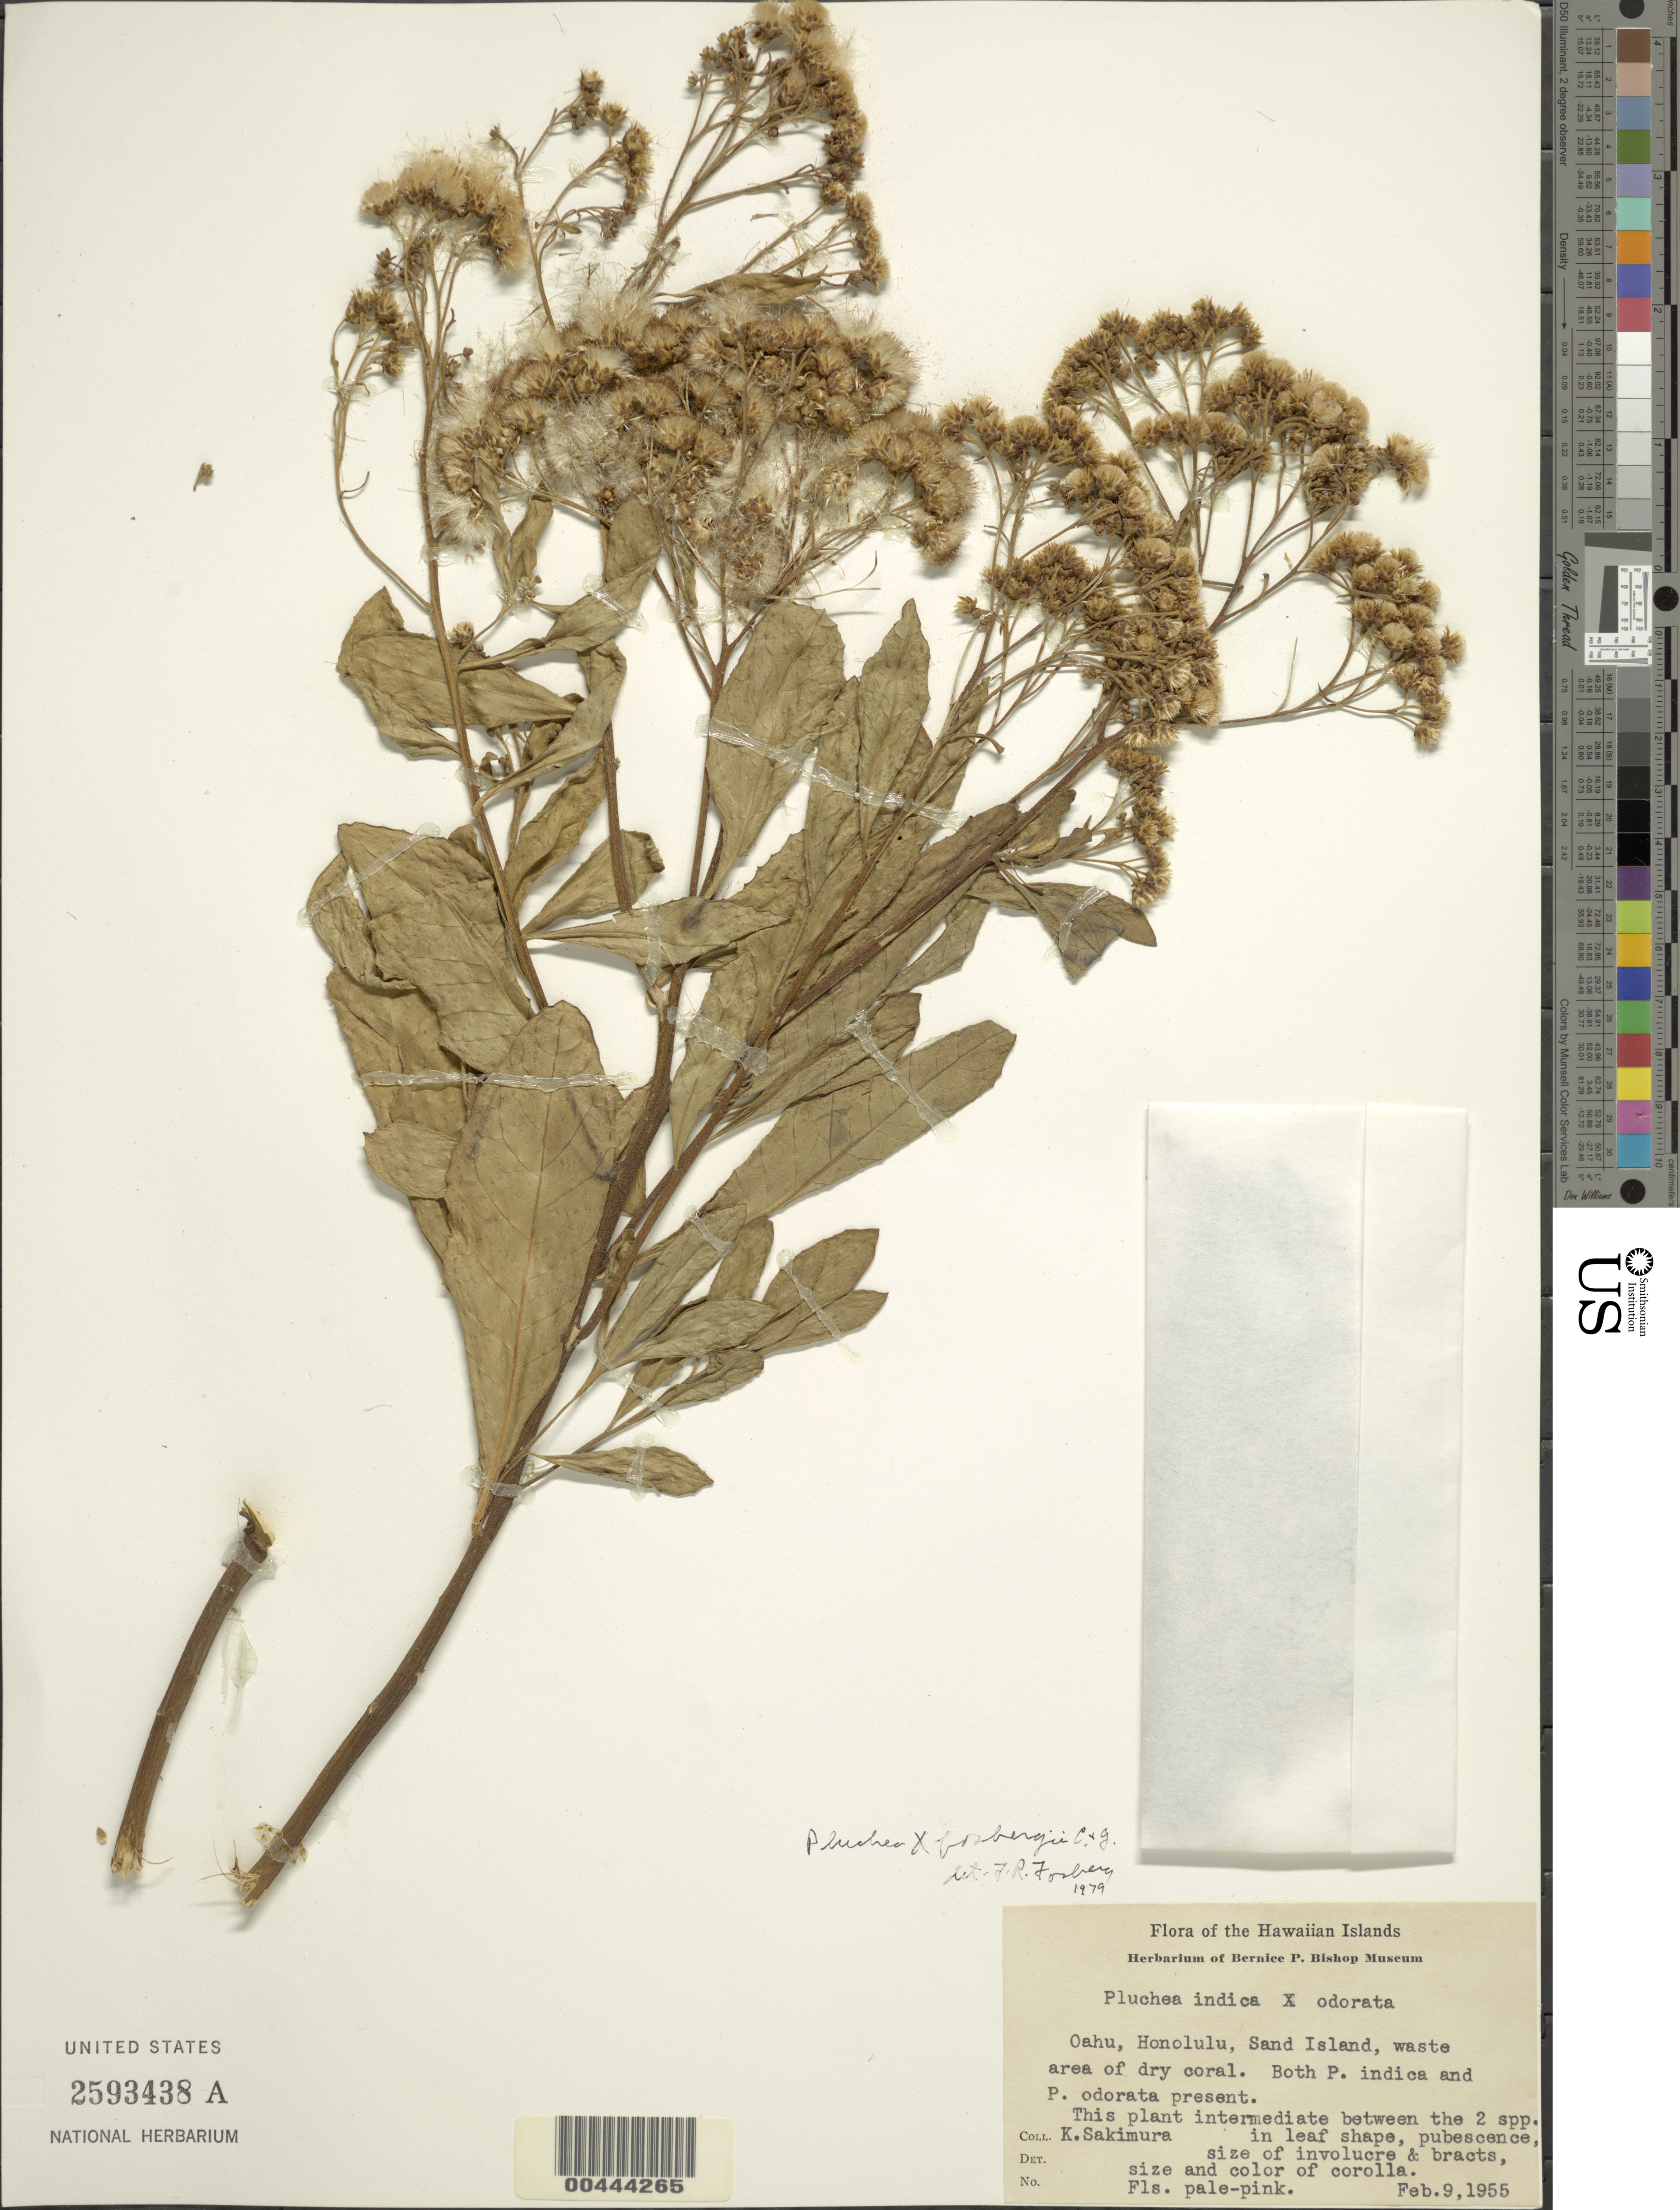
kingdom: Plantae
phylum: Tracheophyta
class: Magnoliopsida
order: Asterales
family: Asteraceae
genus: Pluchea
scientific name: Pluchea x fosbergii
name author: Cooperr. & Galang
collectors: K. Sakimura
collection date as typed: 9 Feb 1955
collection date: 1955-02-09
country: United States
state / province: Hawaii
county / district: Honolulu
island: Oahu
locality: Honolulu, Sand Island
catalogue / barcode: US 2593438A